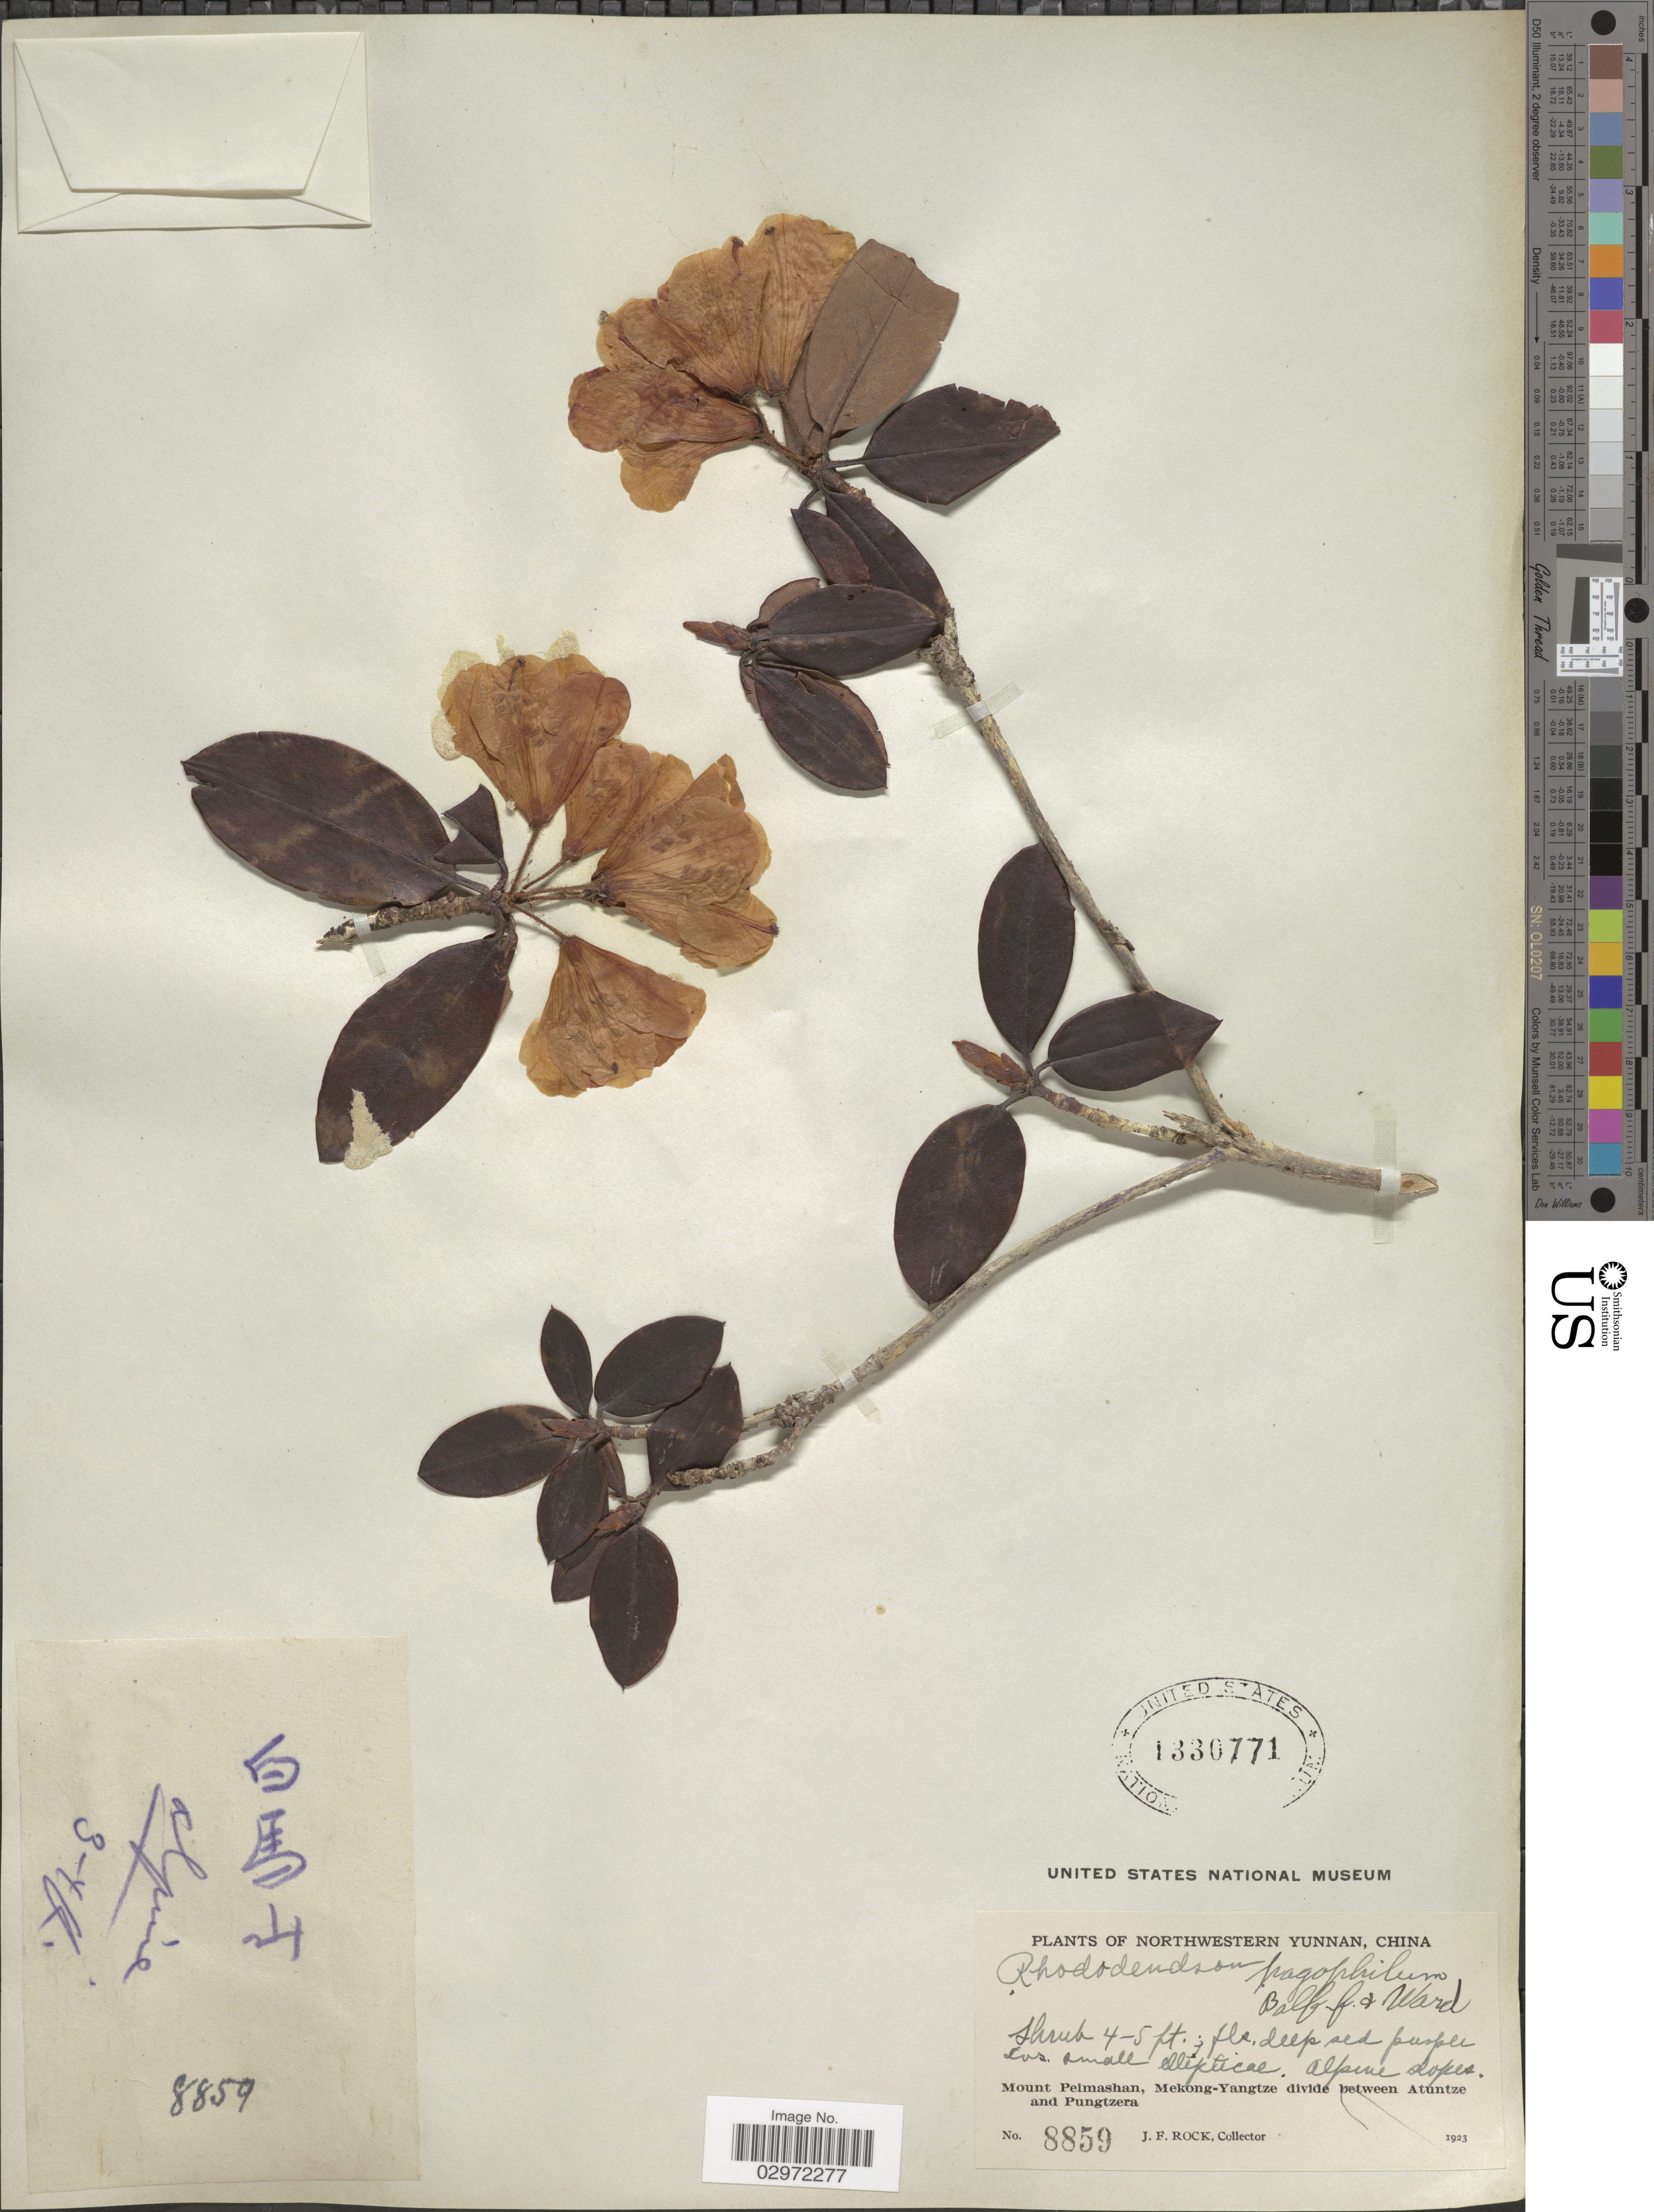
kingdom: Plantae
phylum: Tracheophyta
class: Magnoliopsida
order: Ericales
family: Ericaceae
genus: Rhododendron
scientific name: Rhododendron pagophilum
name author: Balf. f. & Kingdon-Ward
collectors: J. Rock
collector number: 8859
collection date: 1923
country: China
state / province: Yunnan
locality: Northwestern Yunnan, Mount Peimashan, Mekong-Yangtze divide between Atuntze and Pungtzera.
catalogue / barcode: US 1330771